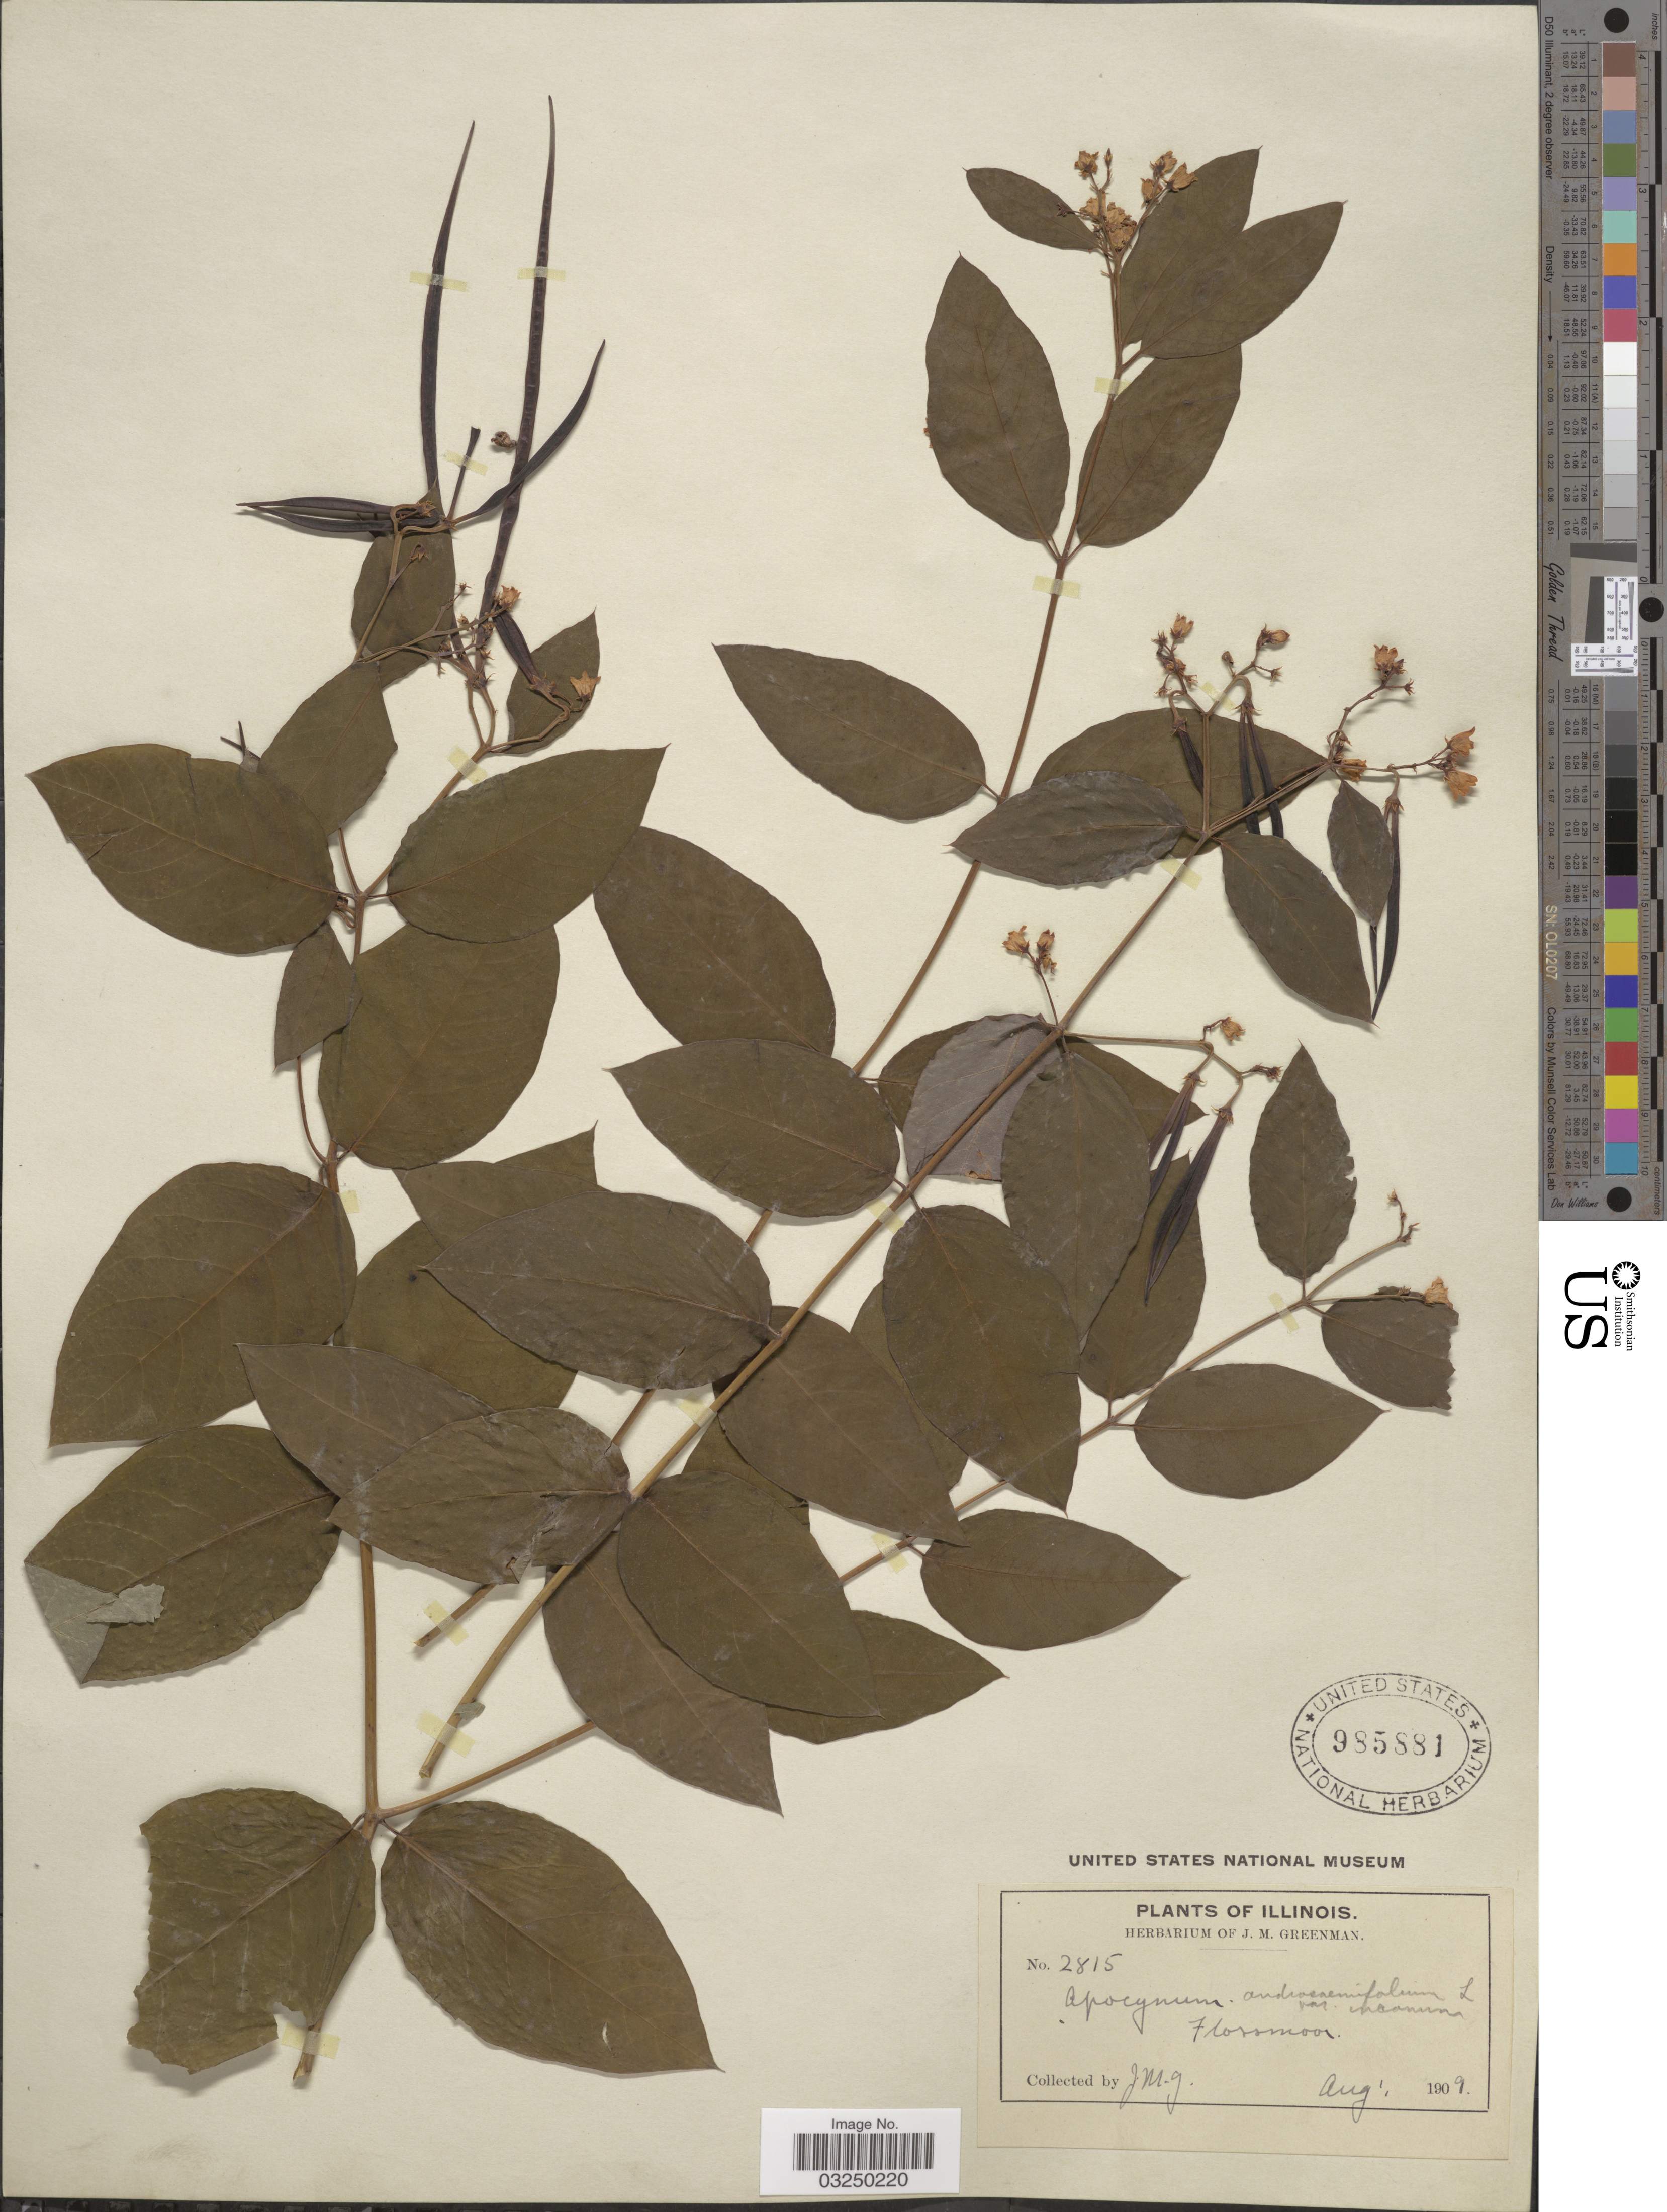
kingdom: Plantae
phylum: Tracheophyta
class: Magnoliopsida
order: Gentianales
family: Apocynaceae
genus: Apocynum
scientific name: Apocynum sp.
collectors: J. M. Greenman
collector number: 2815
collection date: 1909-08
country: United States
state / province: Illinois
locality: Flossmoor.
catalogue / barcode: US 985881